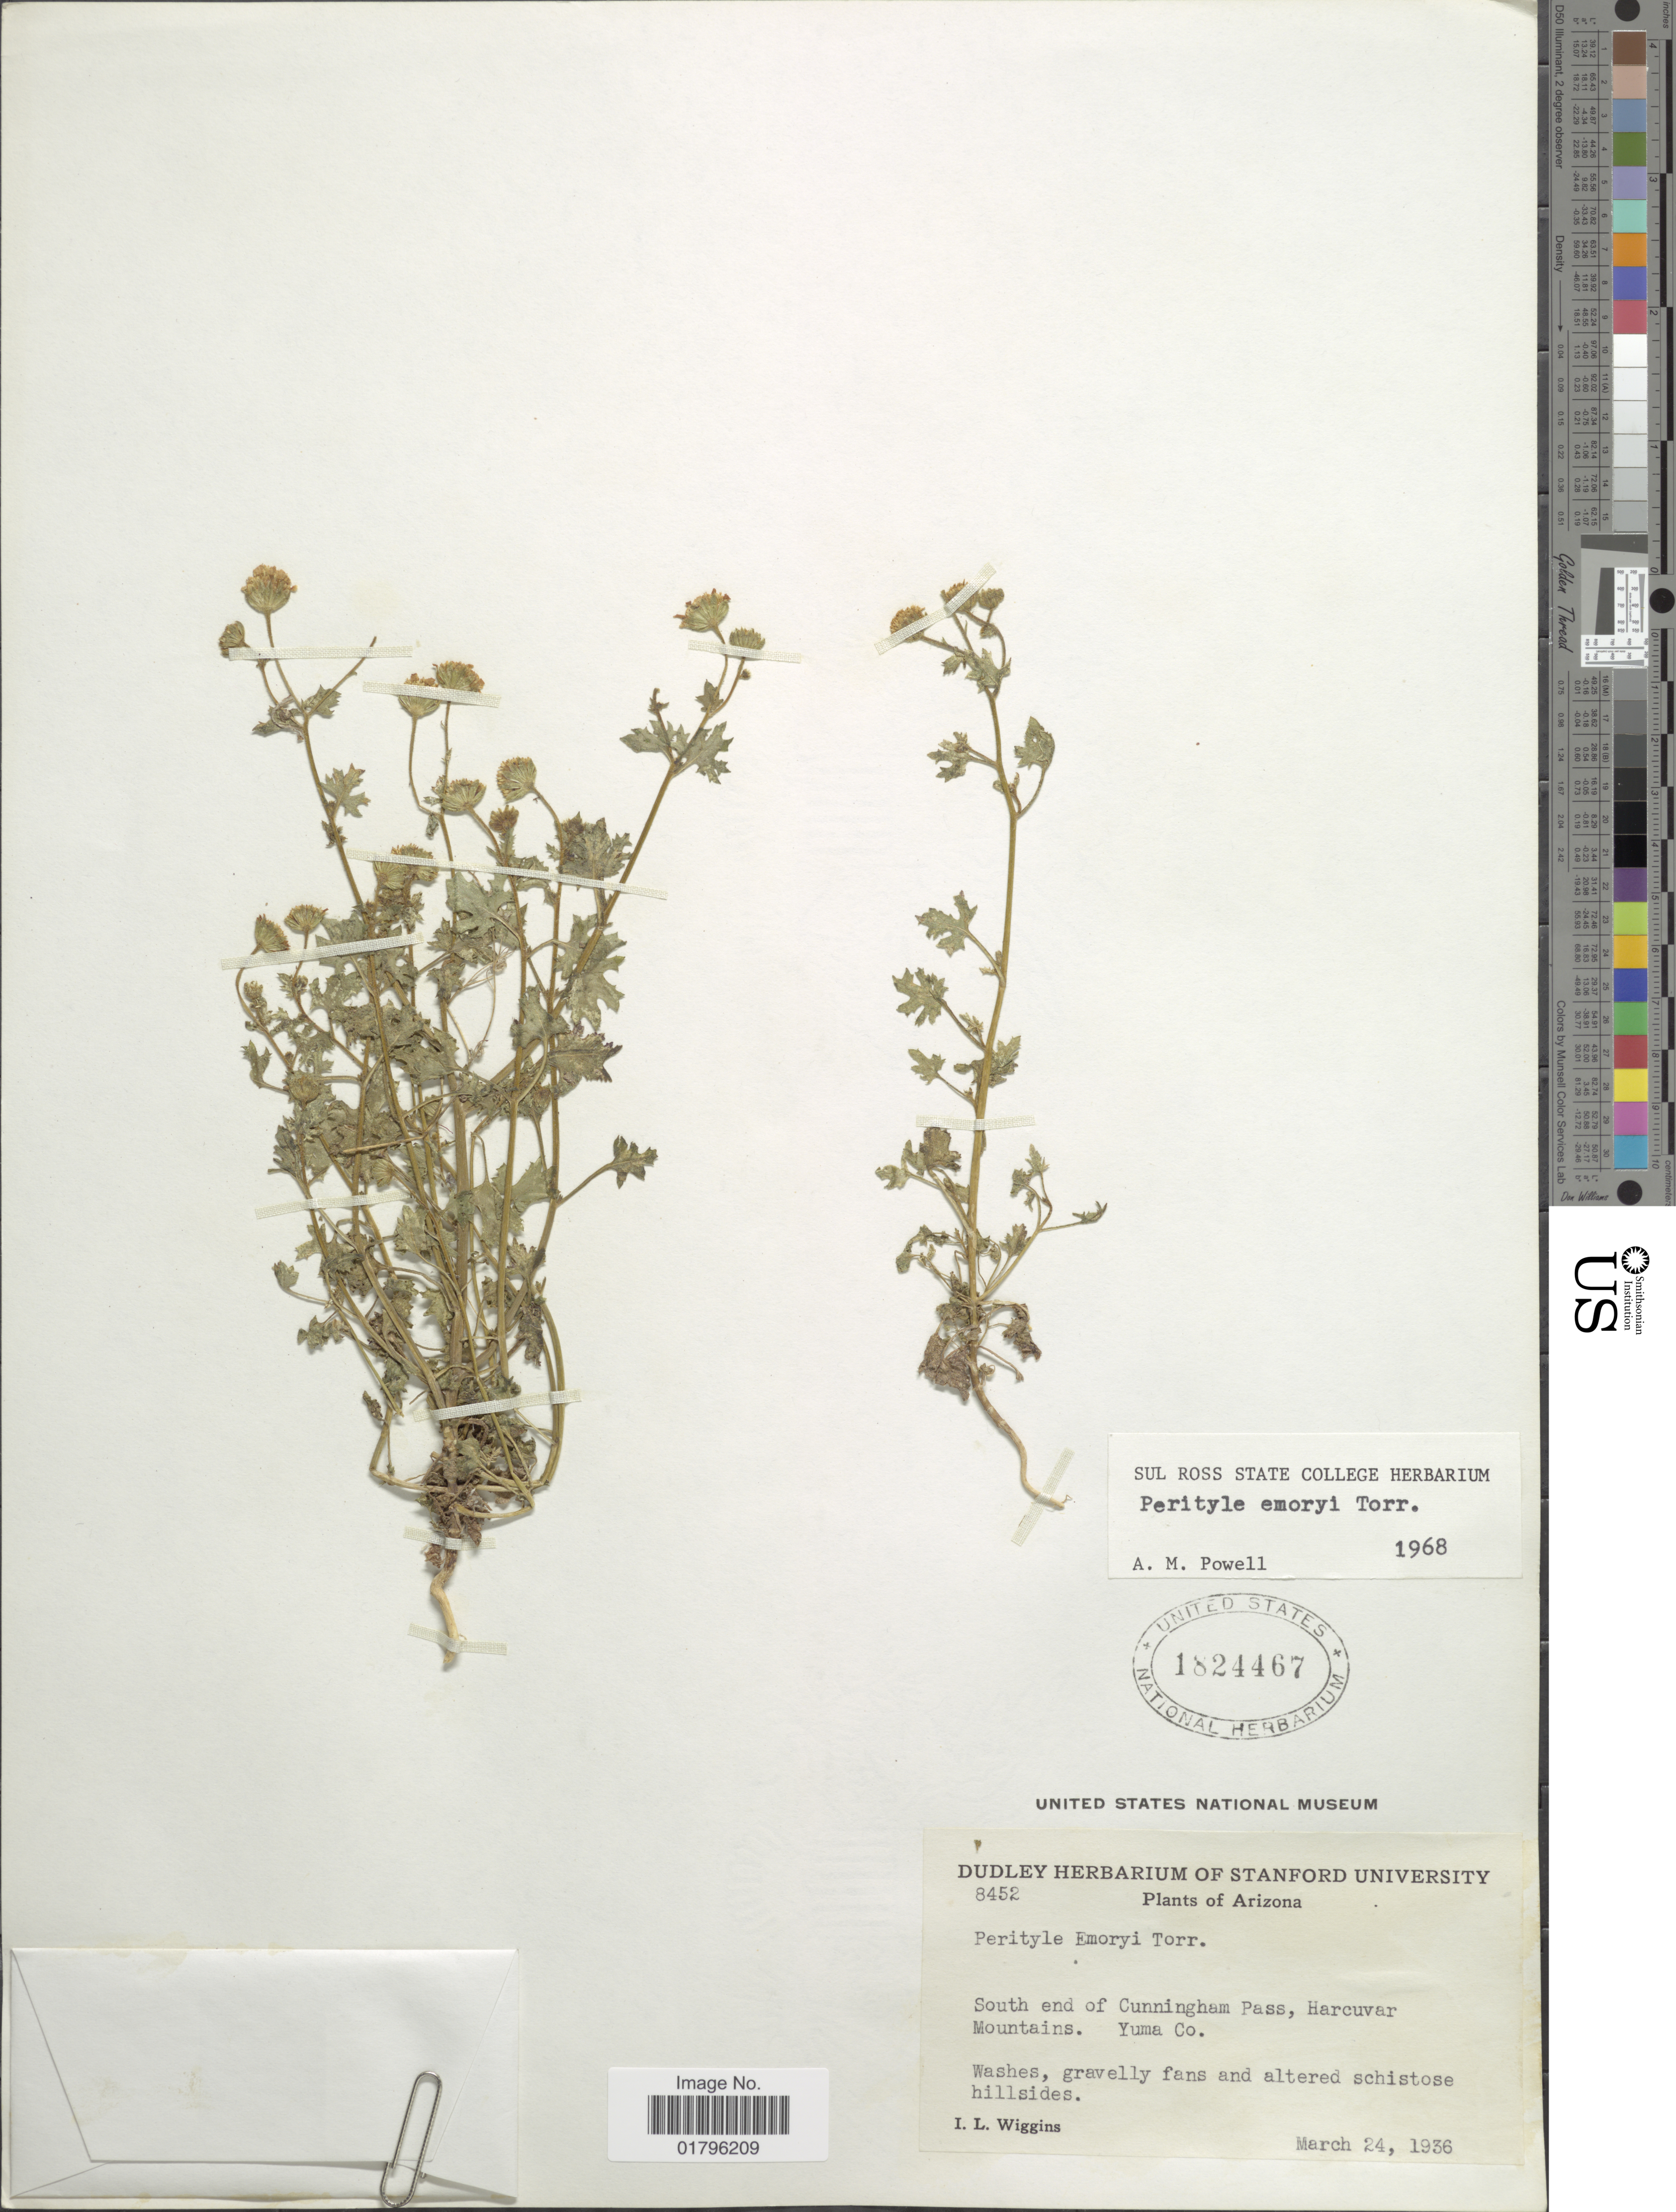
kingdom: Plantae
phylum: Tracheophyta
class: Magnoliopsida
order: Asterales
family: Asteraceae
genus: Perityle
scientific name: Perityle emoryi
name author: Torr.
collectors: I. L. Wiggins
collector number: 8452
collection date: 1936-03-24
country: United States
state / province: Arizona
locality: South end of Cunningham Pass, Harcuvar Mountains, Yuma Co.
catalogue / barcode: US 1824467